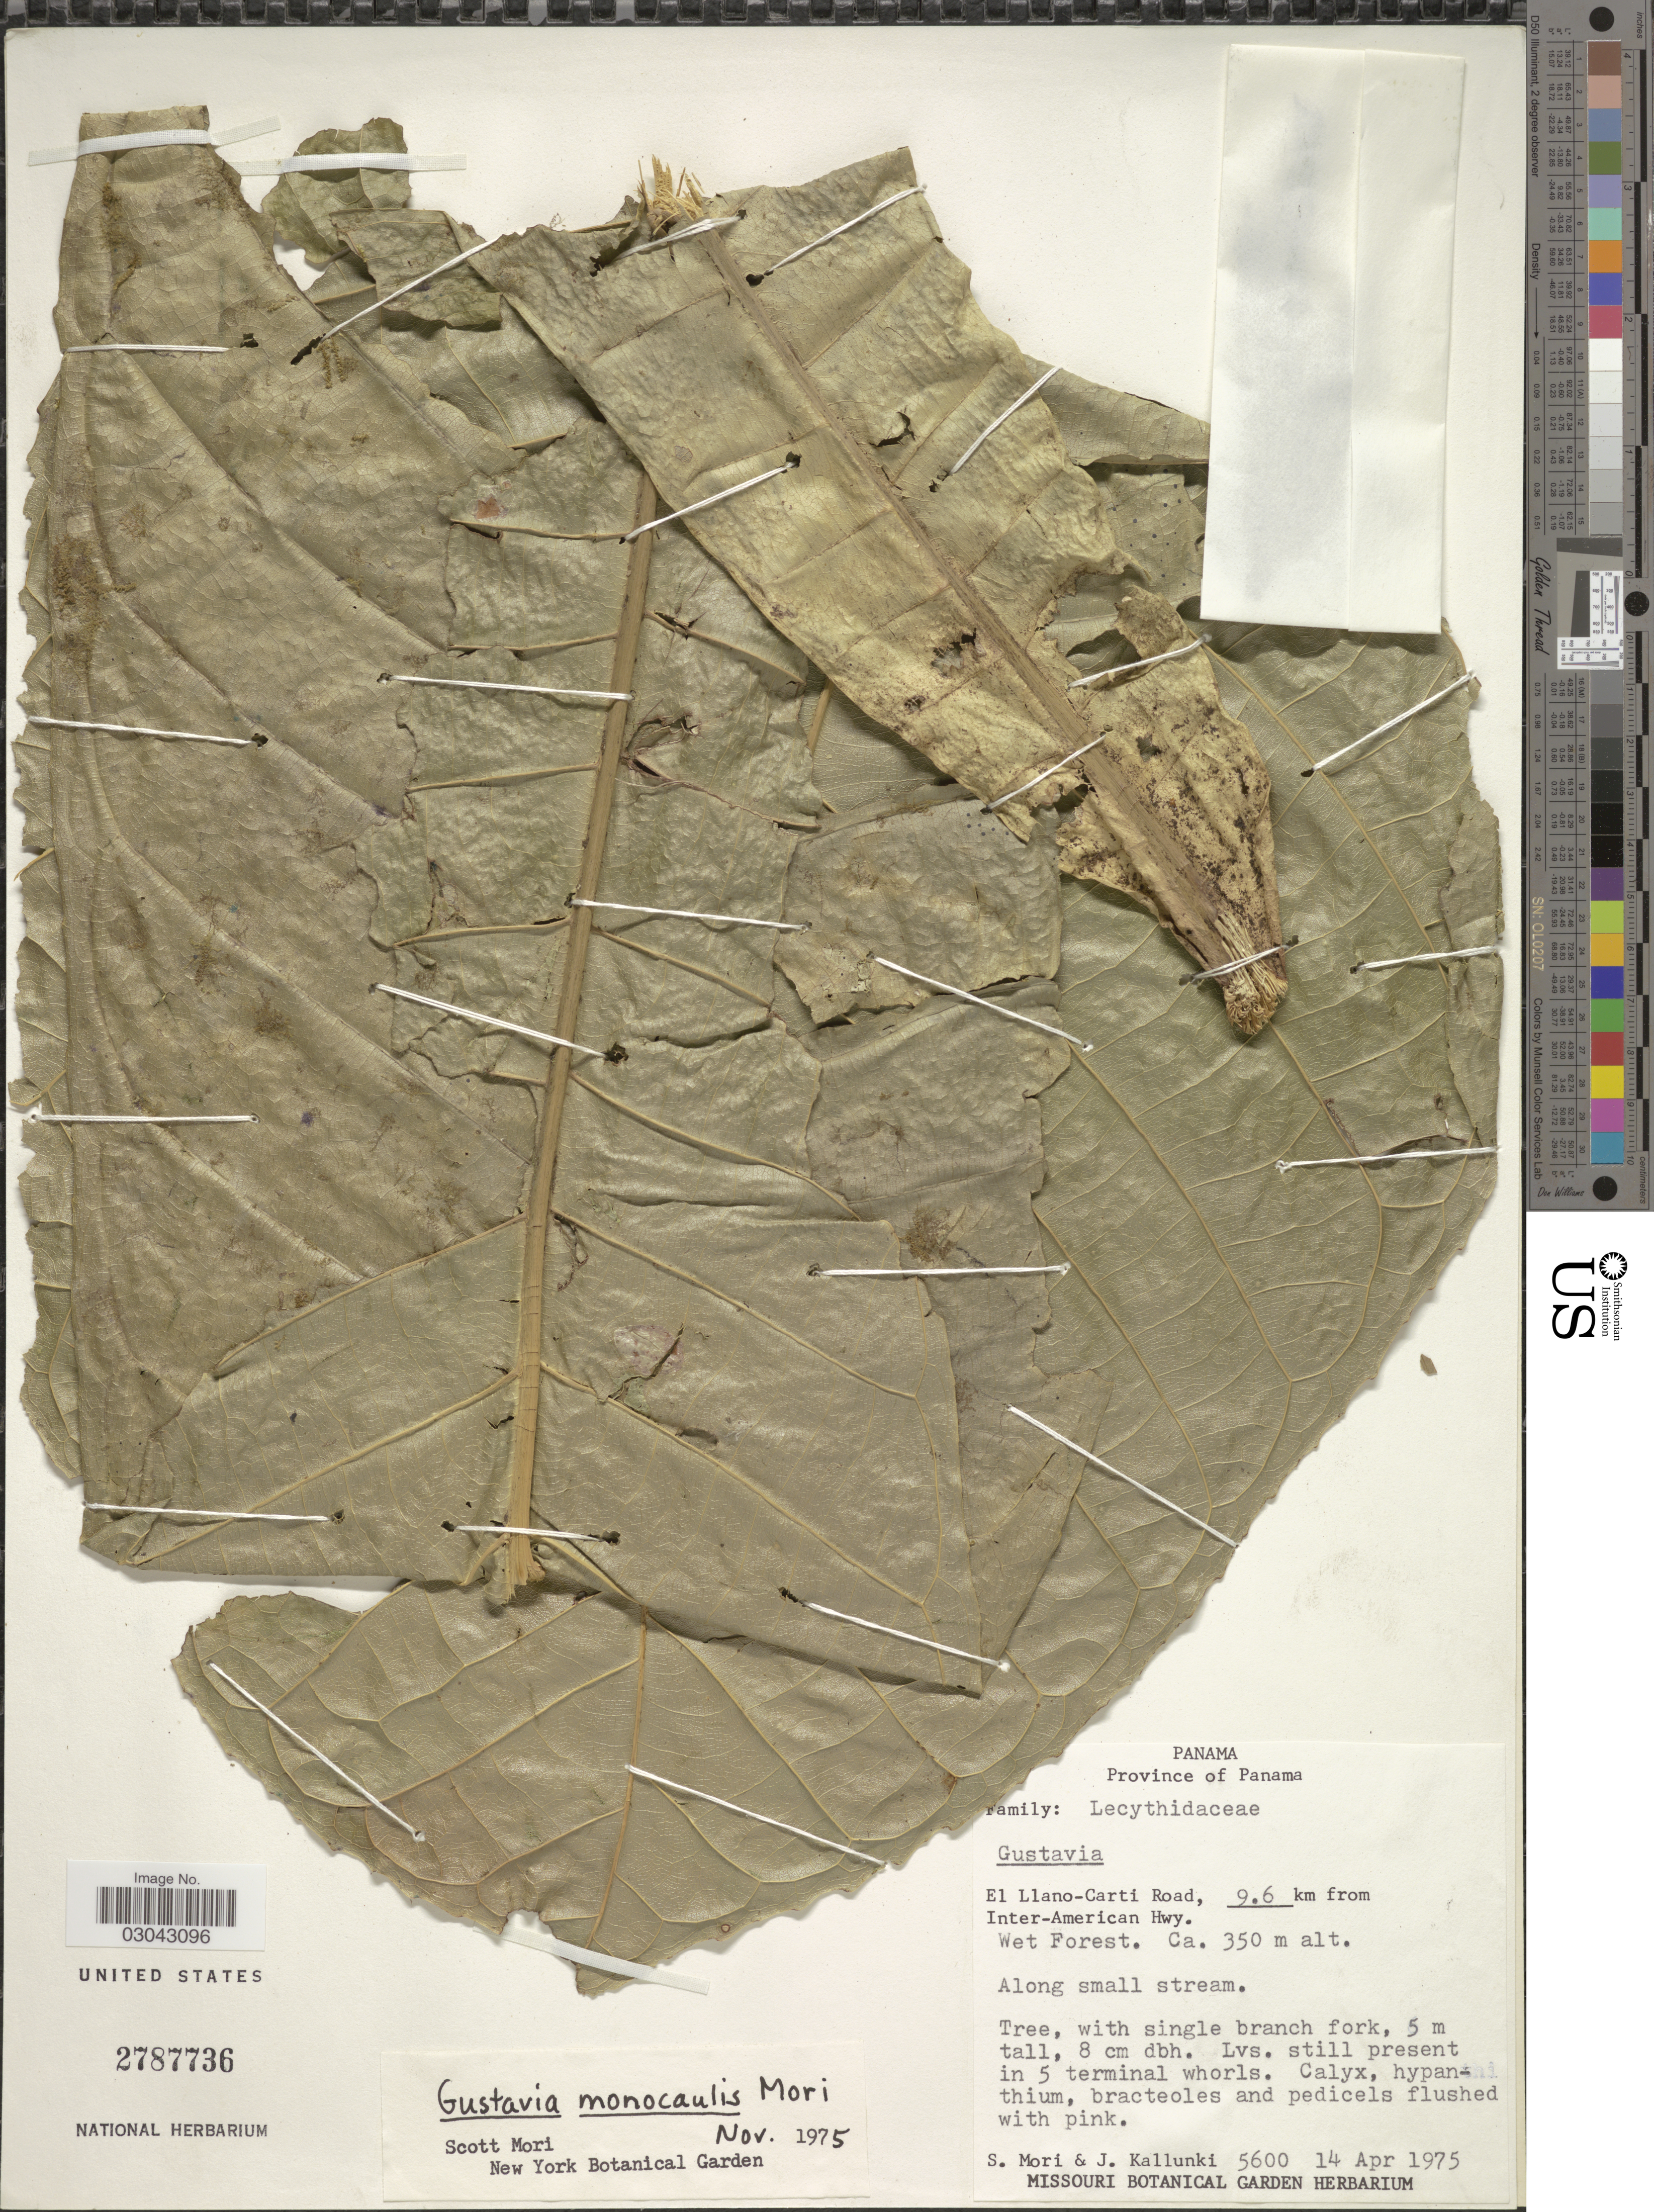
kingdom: Plantae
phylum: Tracheophyta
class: Magnoliopsida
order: Ericales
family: Lecythidaceae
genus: Gustavia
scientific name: Gustavia monocaulis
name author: S.A. Mori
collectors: S. Mori & J. Kallunki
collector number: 5600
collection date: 1975-04-14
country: Panama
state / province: Panamá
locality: EL llano-Carti Road, 9.6 km from Inter-American Hwy.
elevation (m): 350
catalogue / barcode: US 2787736